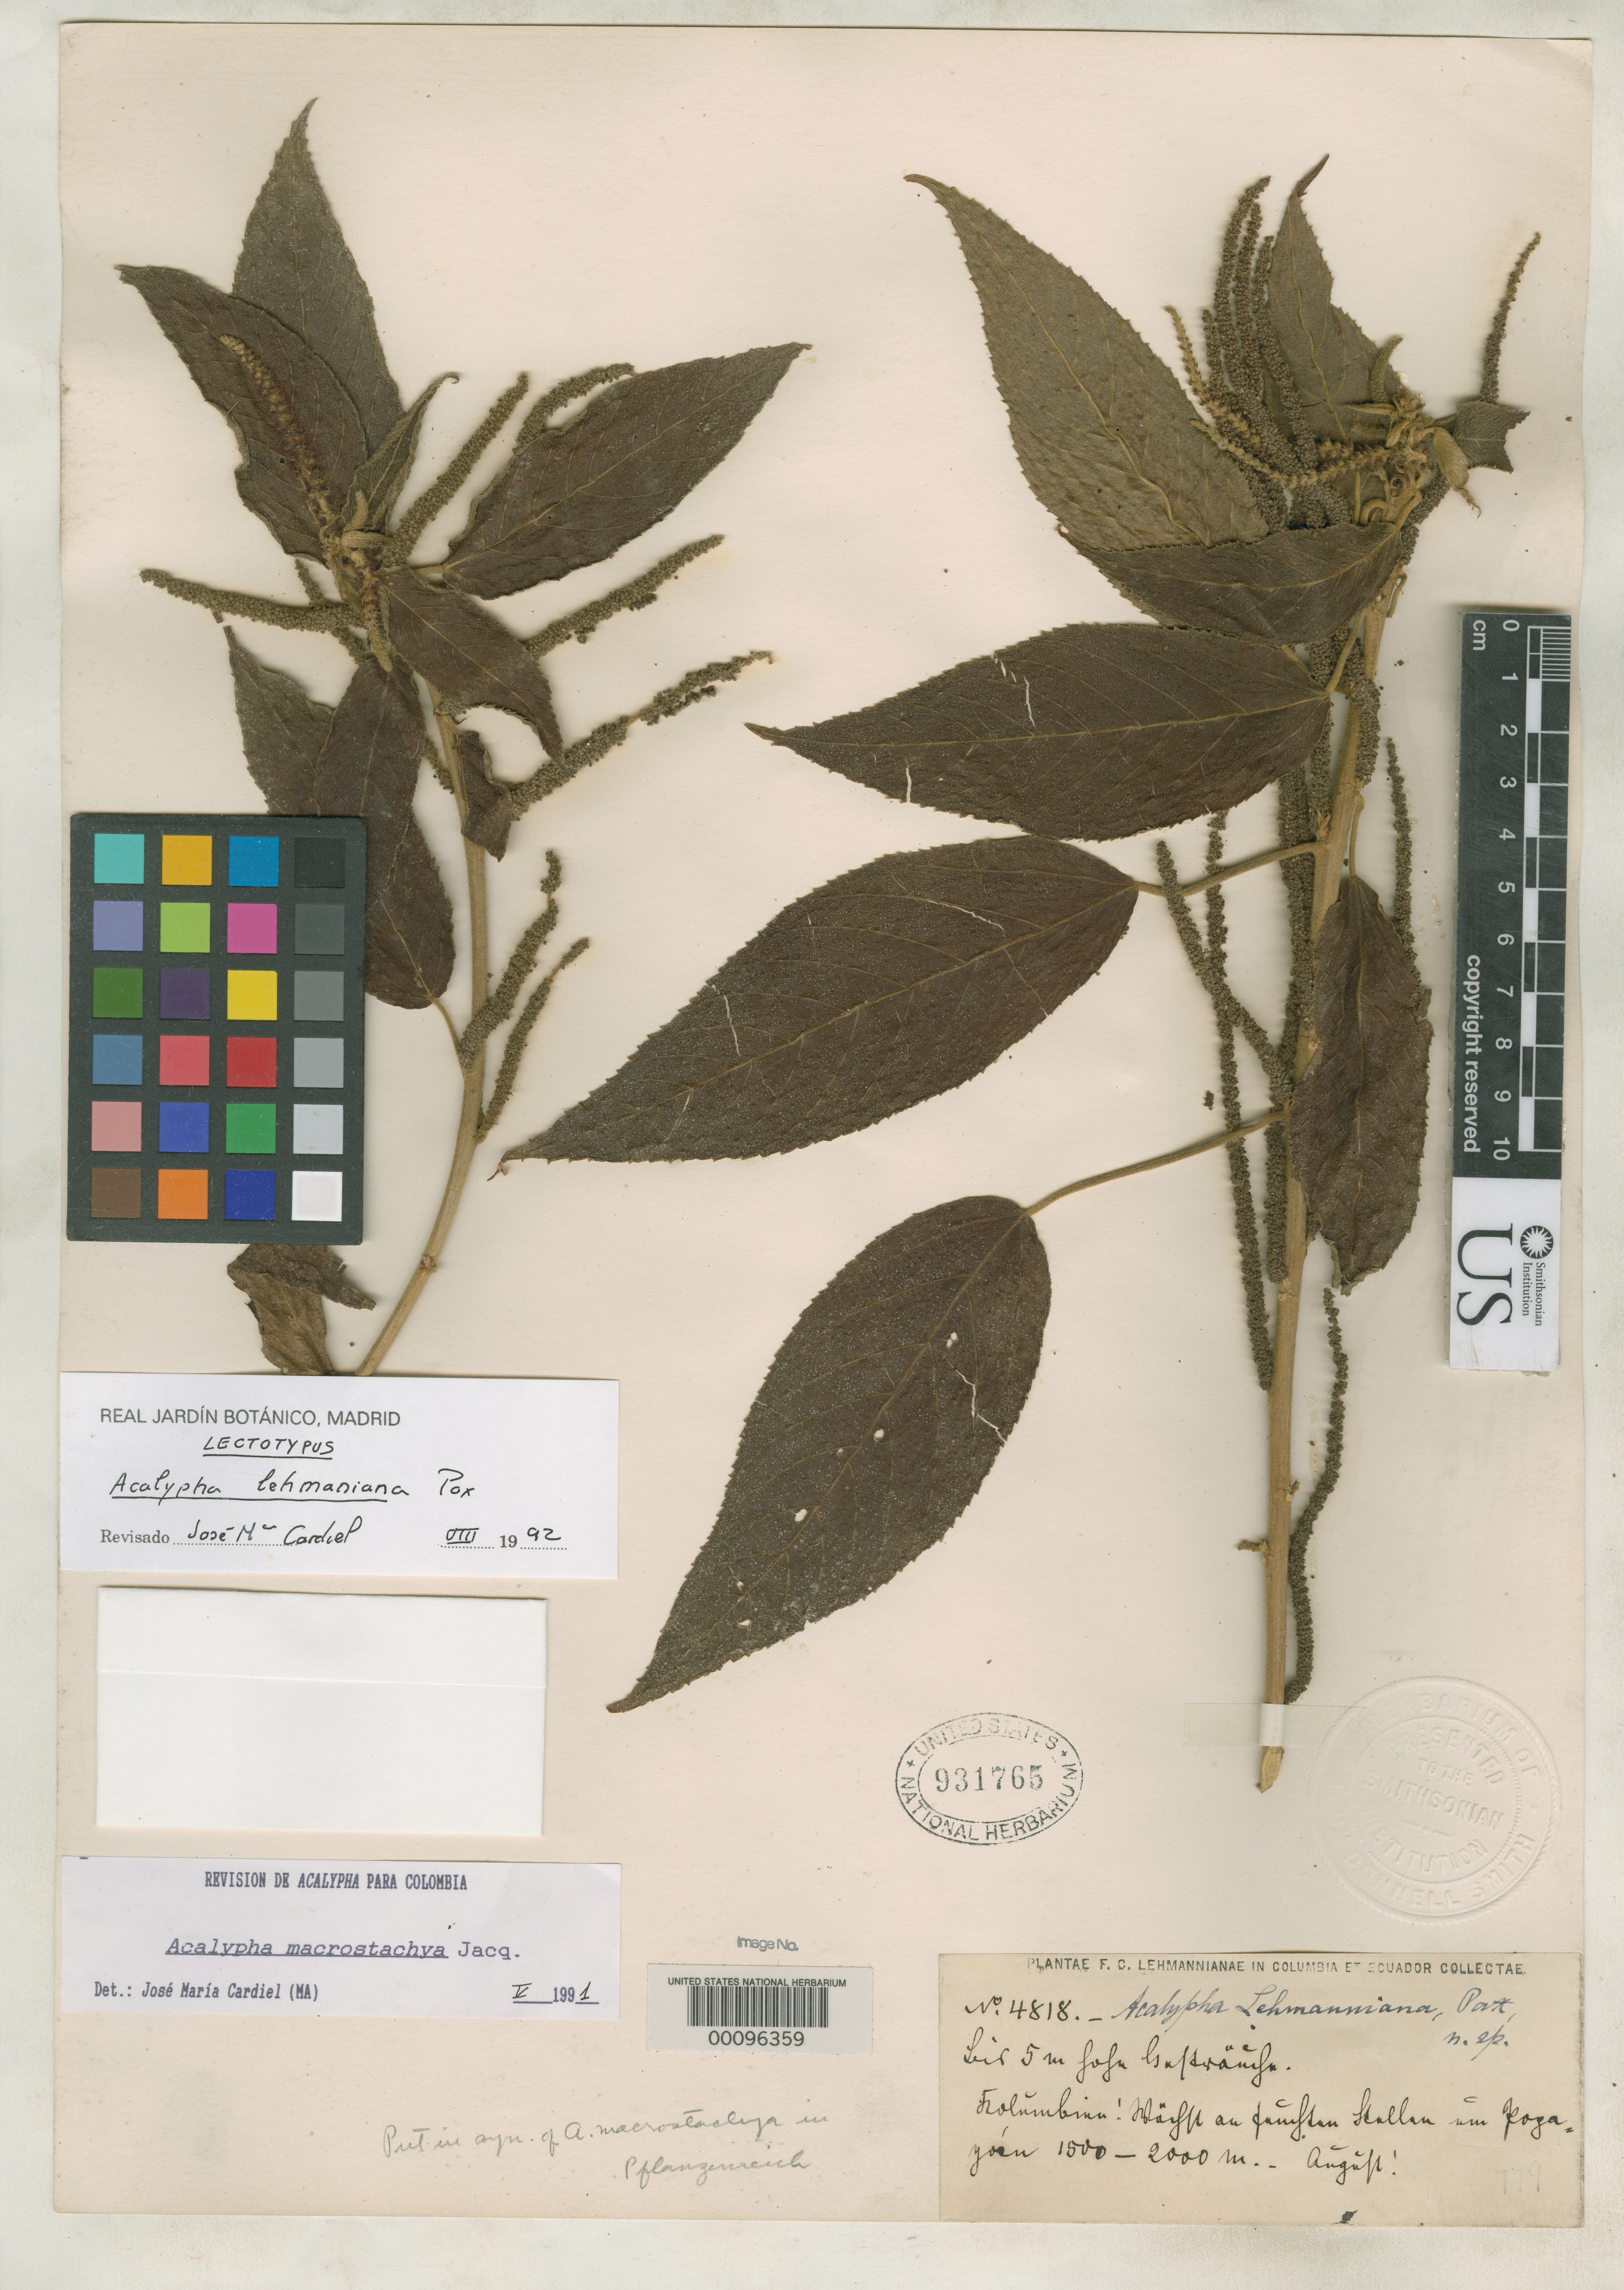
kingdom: Plantae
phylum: Tracheophyta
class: Magnoliopsida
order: Malpighiales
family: Euphorbiaceae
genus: Acalypha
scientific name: Acalypha lehmanniana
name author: Pax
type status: Isotype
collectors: F. C. Lehmann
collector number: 4818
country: Colombia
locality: Popayan.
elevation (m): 1500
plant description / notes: Specimen annotated by J.M. Cardiel (1992) as "LECTOTYPUS"; cited (but not lectotypified) by Cardiel, Fl. Colomb. 15: 113 (1995).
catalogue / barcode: US 931765